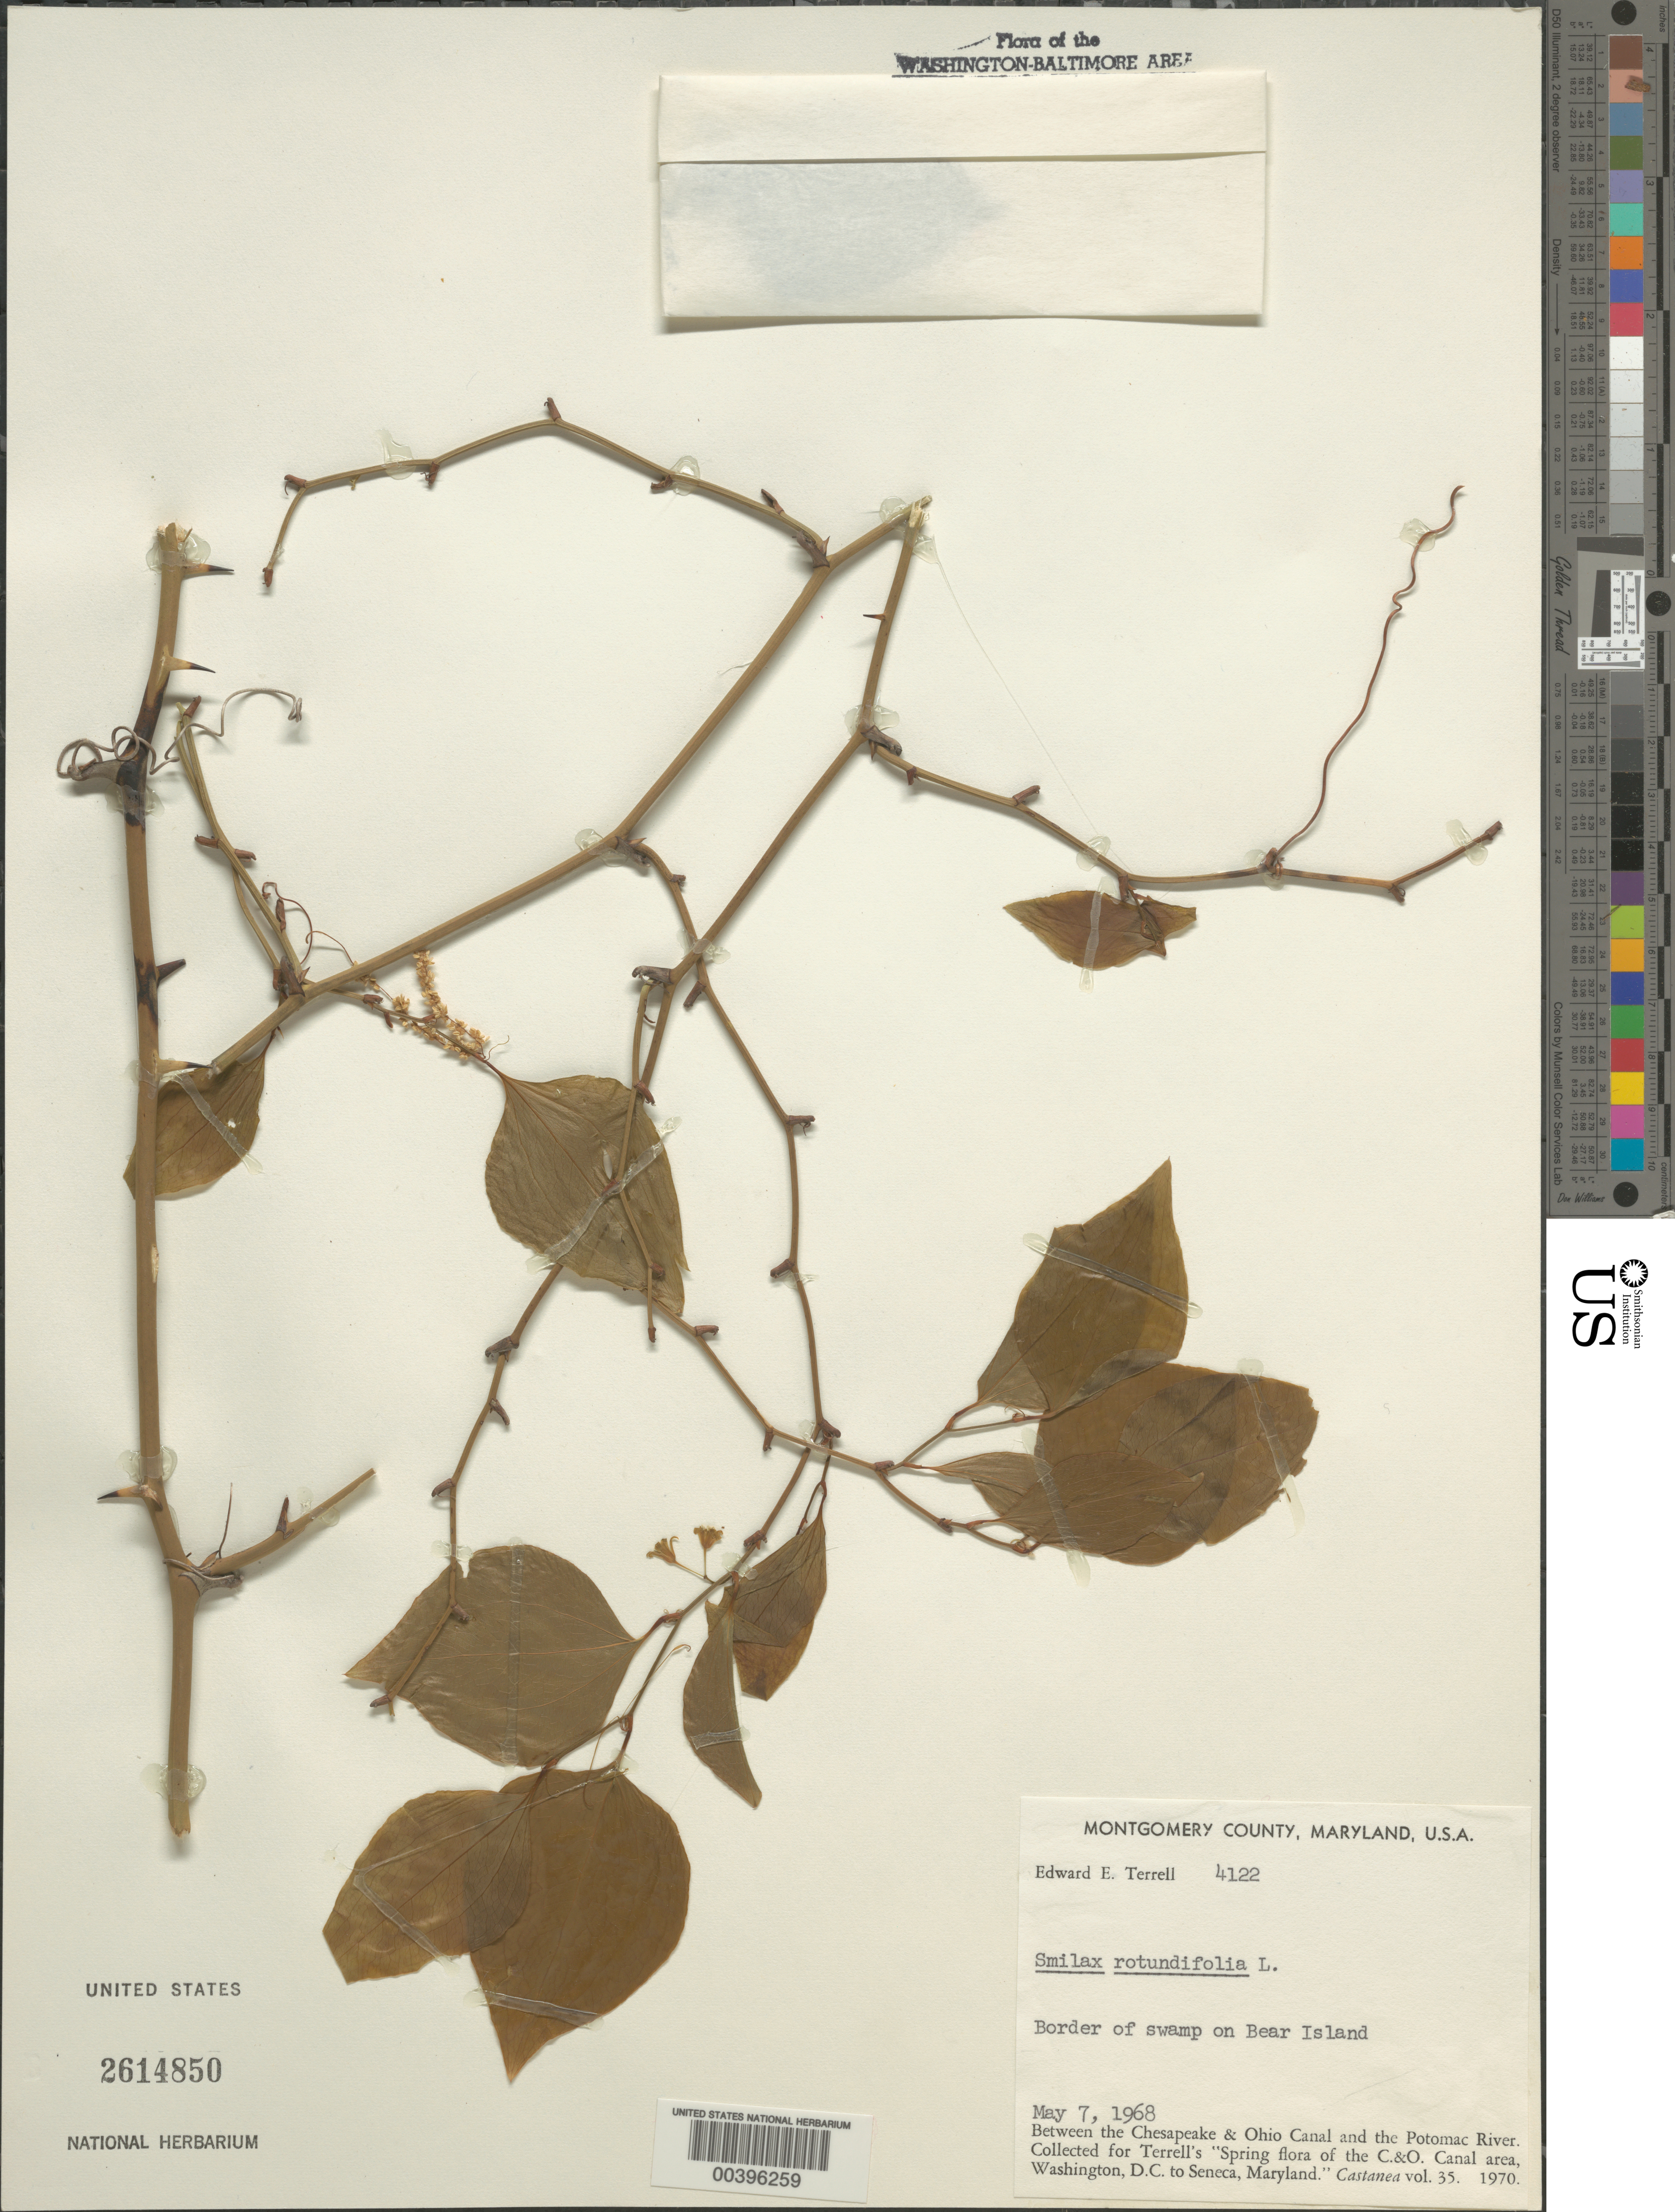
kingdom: Plantae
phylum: Tracheophyta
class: Liliopsida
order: Liliales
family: Smilacaceae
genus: Smilax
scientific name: Smilax rotundifolia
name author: L.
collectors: E. E. Terrell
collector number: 4122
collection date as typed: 07 May 1968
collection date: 1968-05-07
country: United States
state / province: Maryland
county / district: Montgomery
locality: Bear Island C. & O. Canal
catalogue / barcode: US 2614850